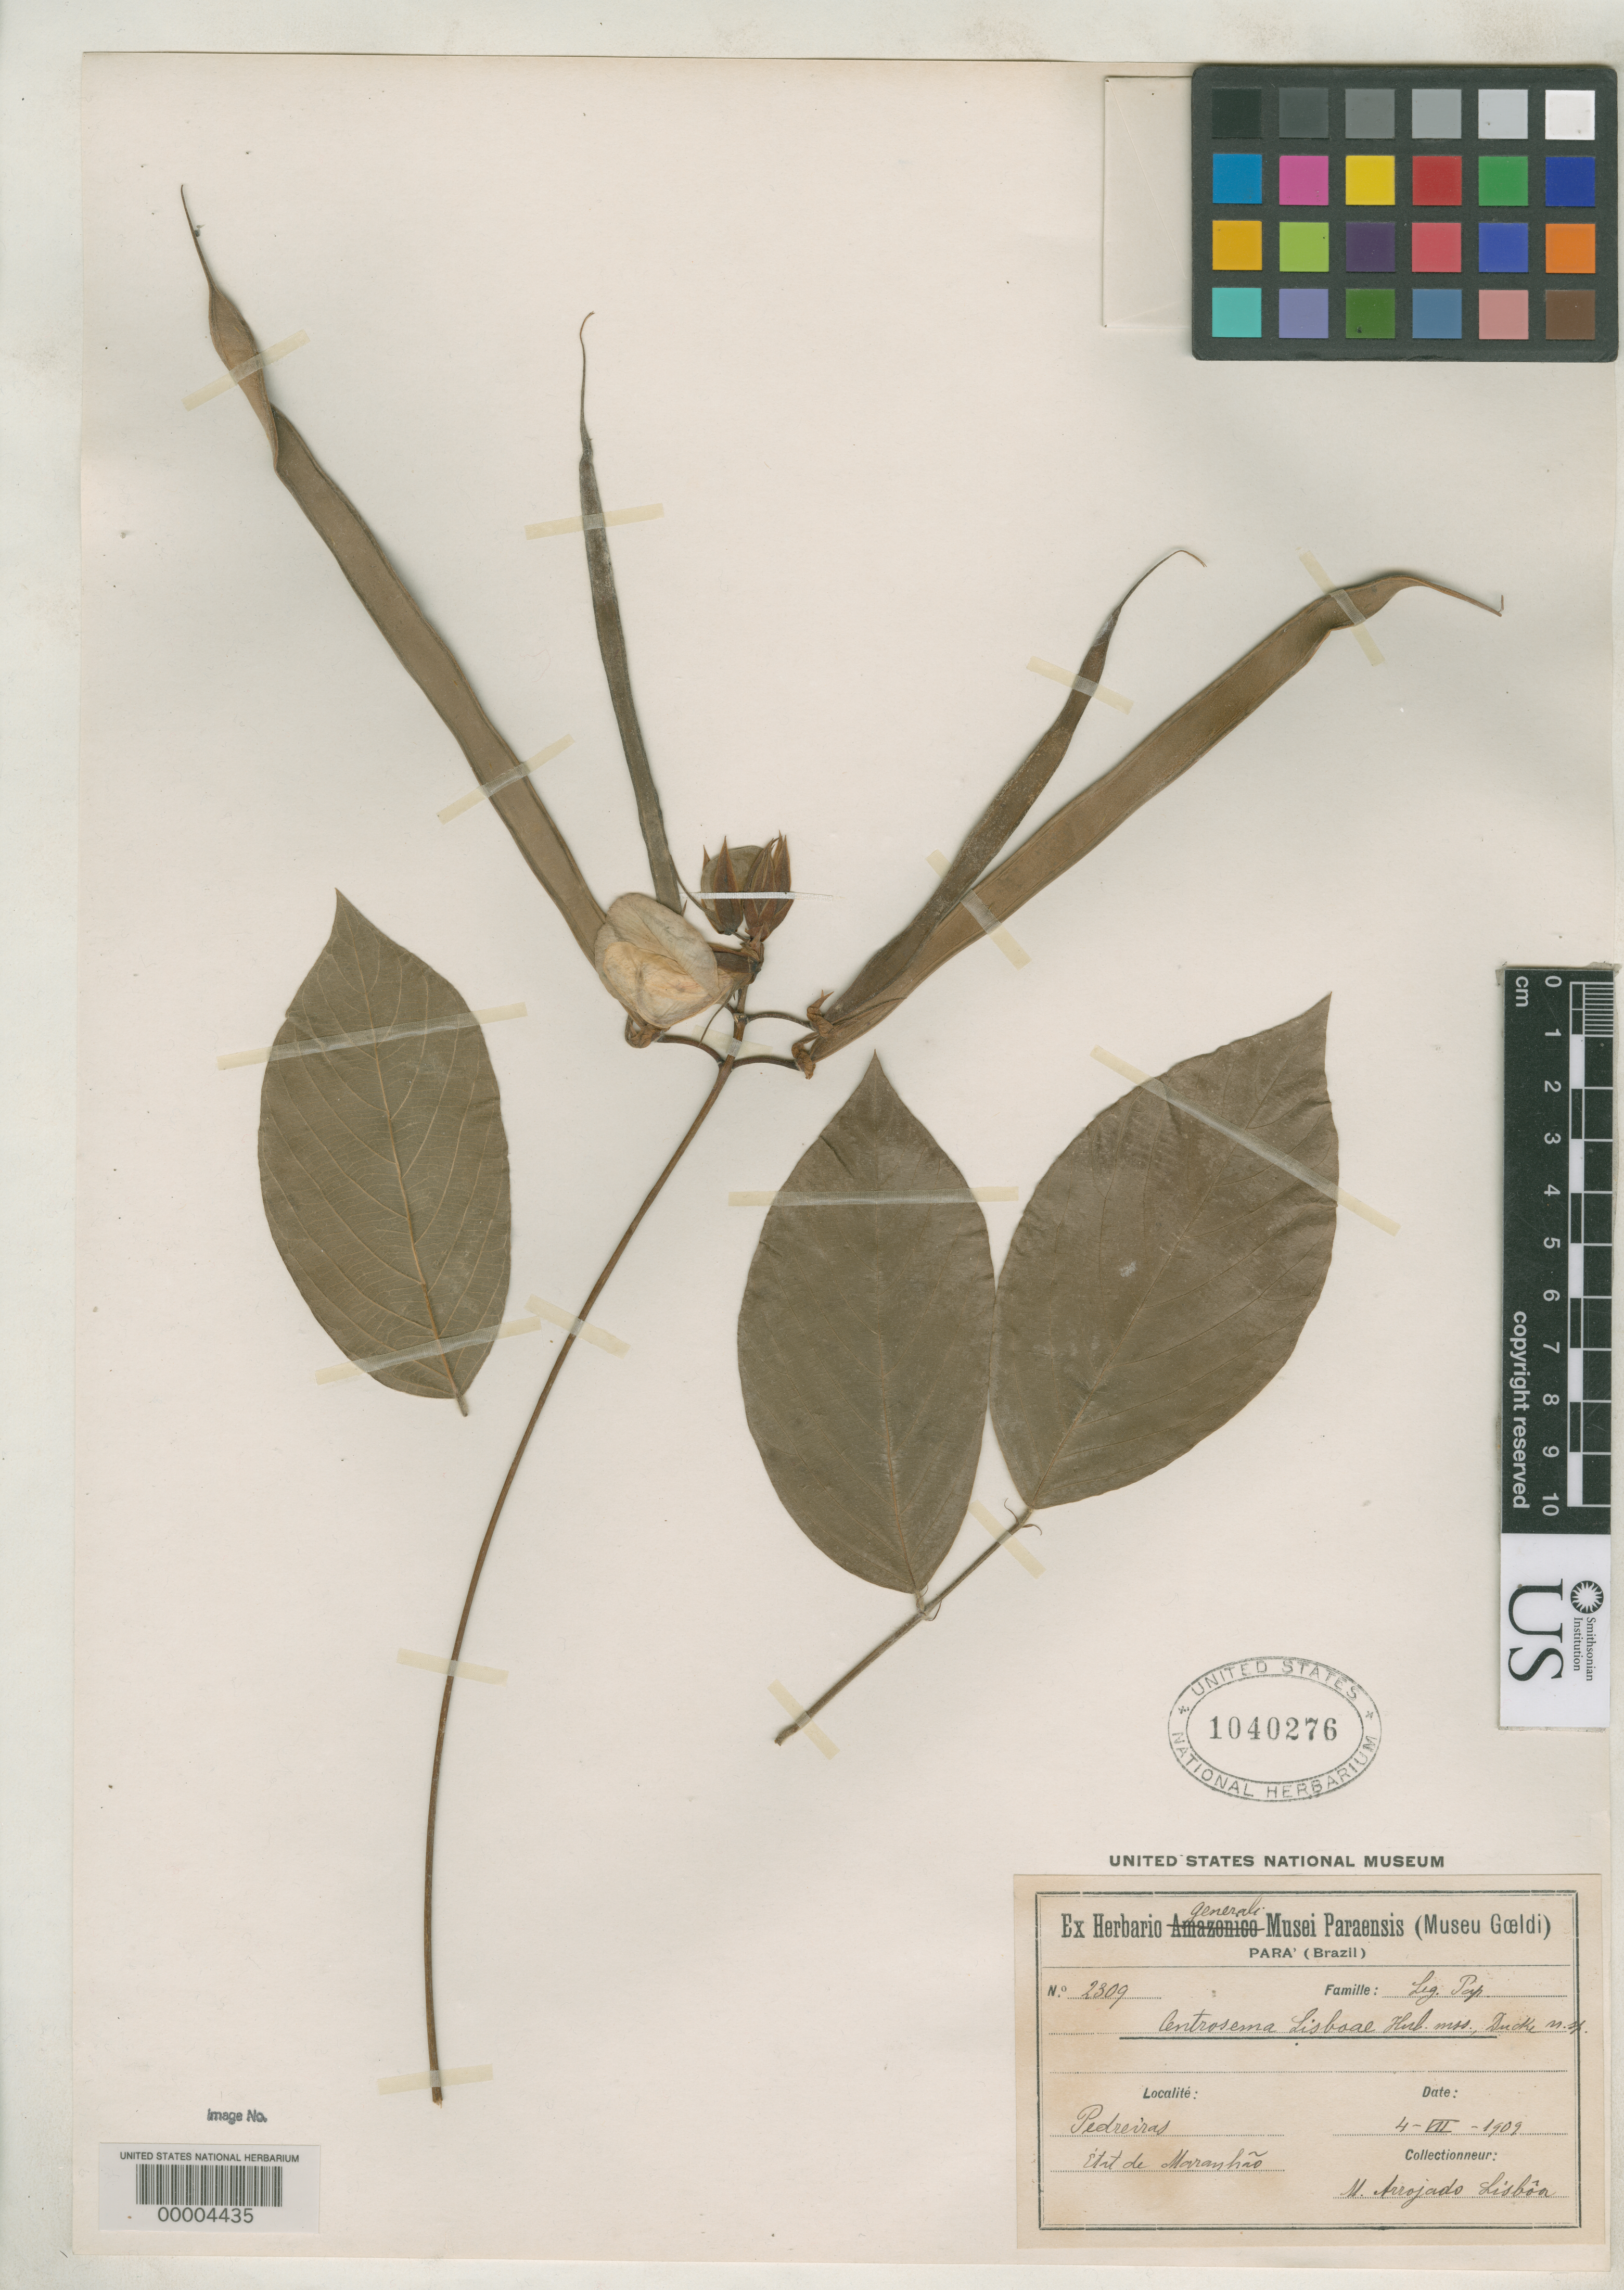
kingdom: Plantae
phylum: Tracheophyta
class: Magnoliopsida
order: Fabales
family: Fabaceae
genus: Centrosema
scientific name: Centrosema lisboae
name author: Huber ex Ducke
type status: Isotype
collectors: M. Lisboa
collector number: Herb. Goeldi Mus. 2309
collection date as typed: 1909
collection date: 1909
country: Brazil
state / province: Minas Gerais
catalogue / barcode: US 1040276